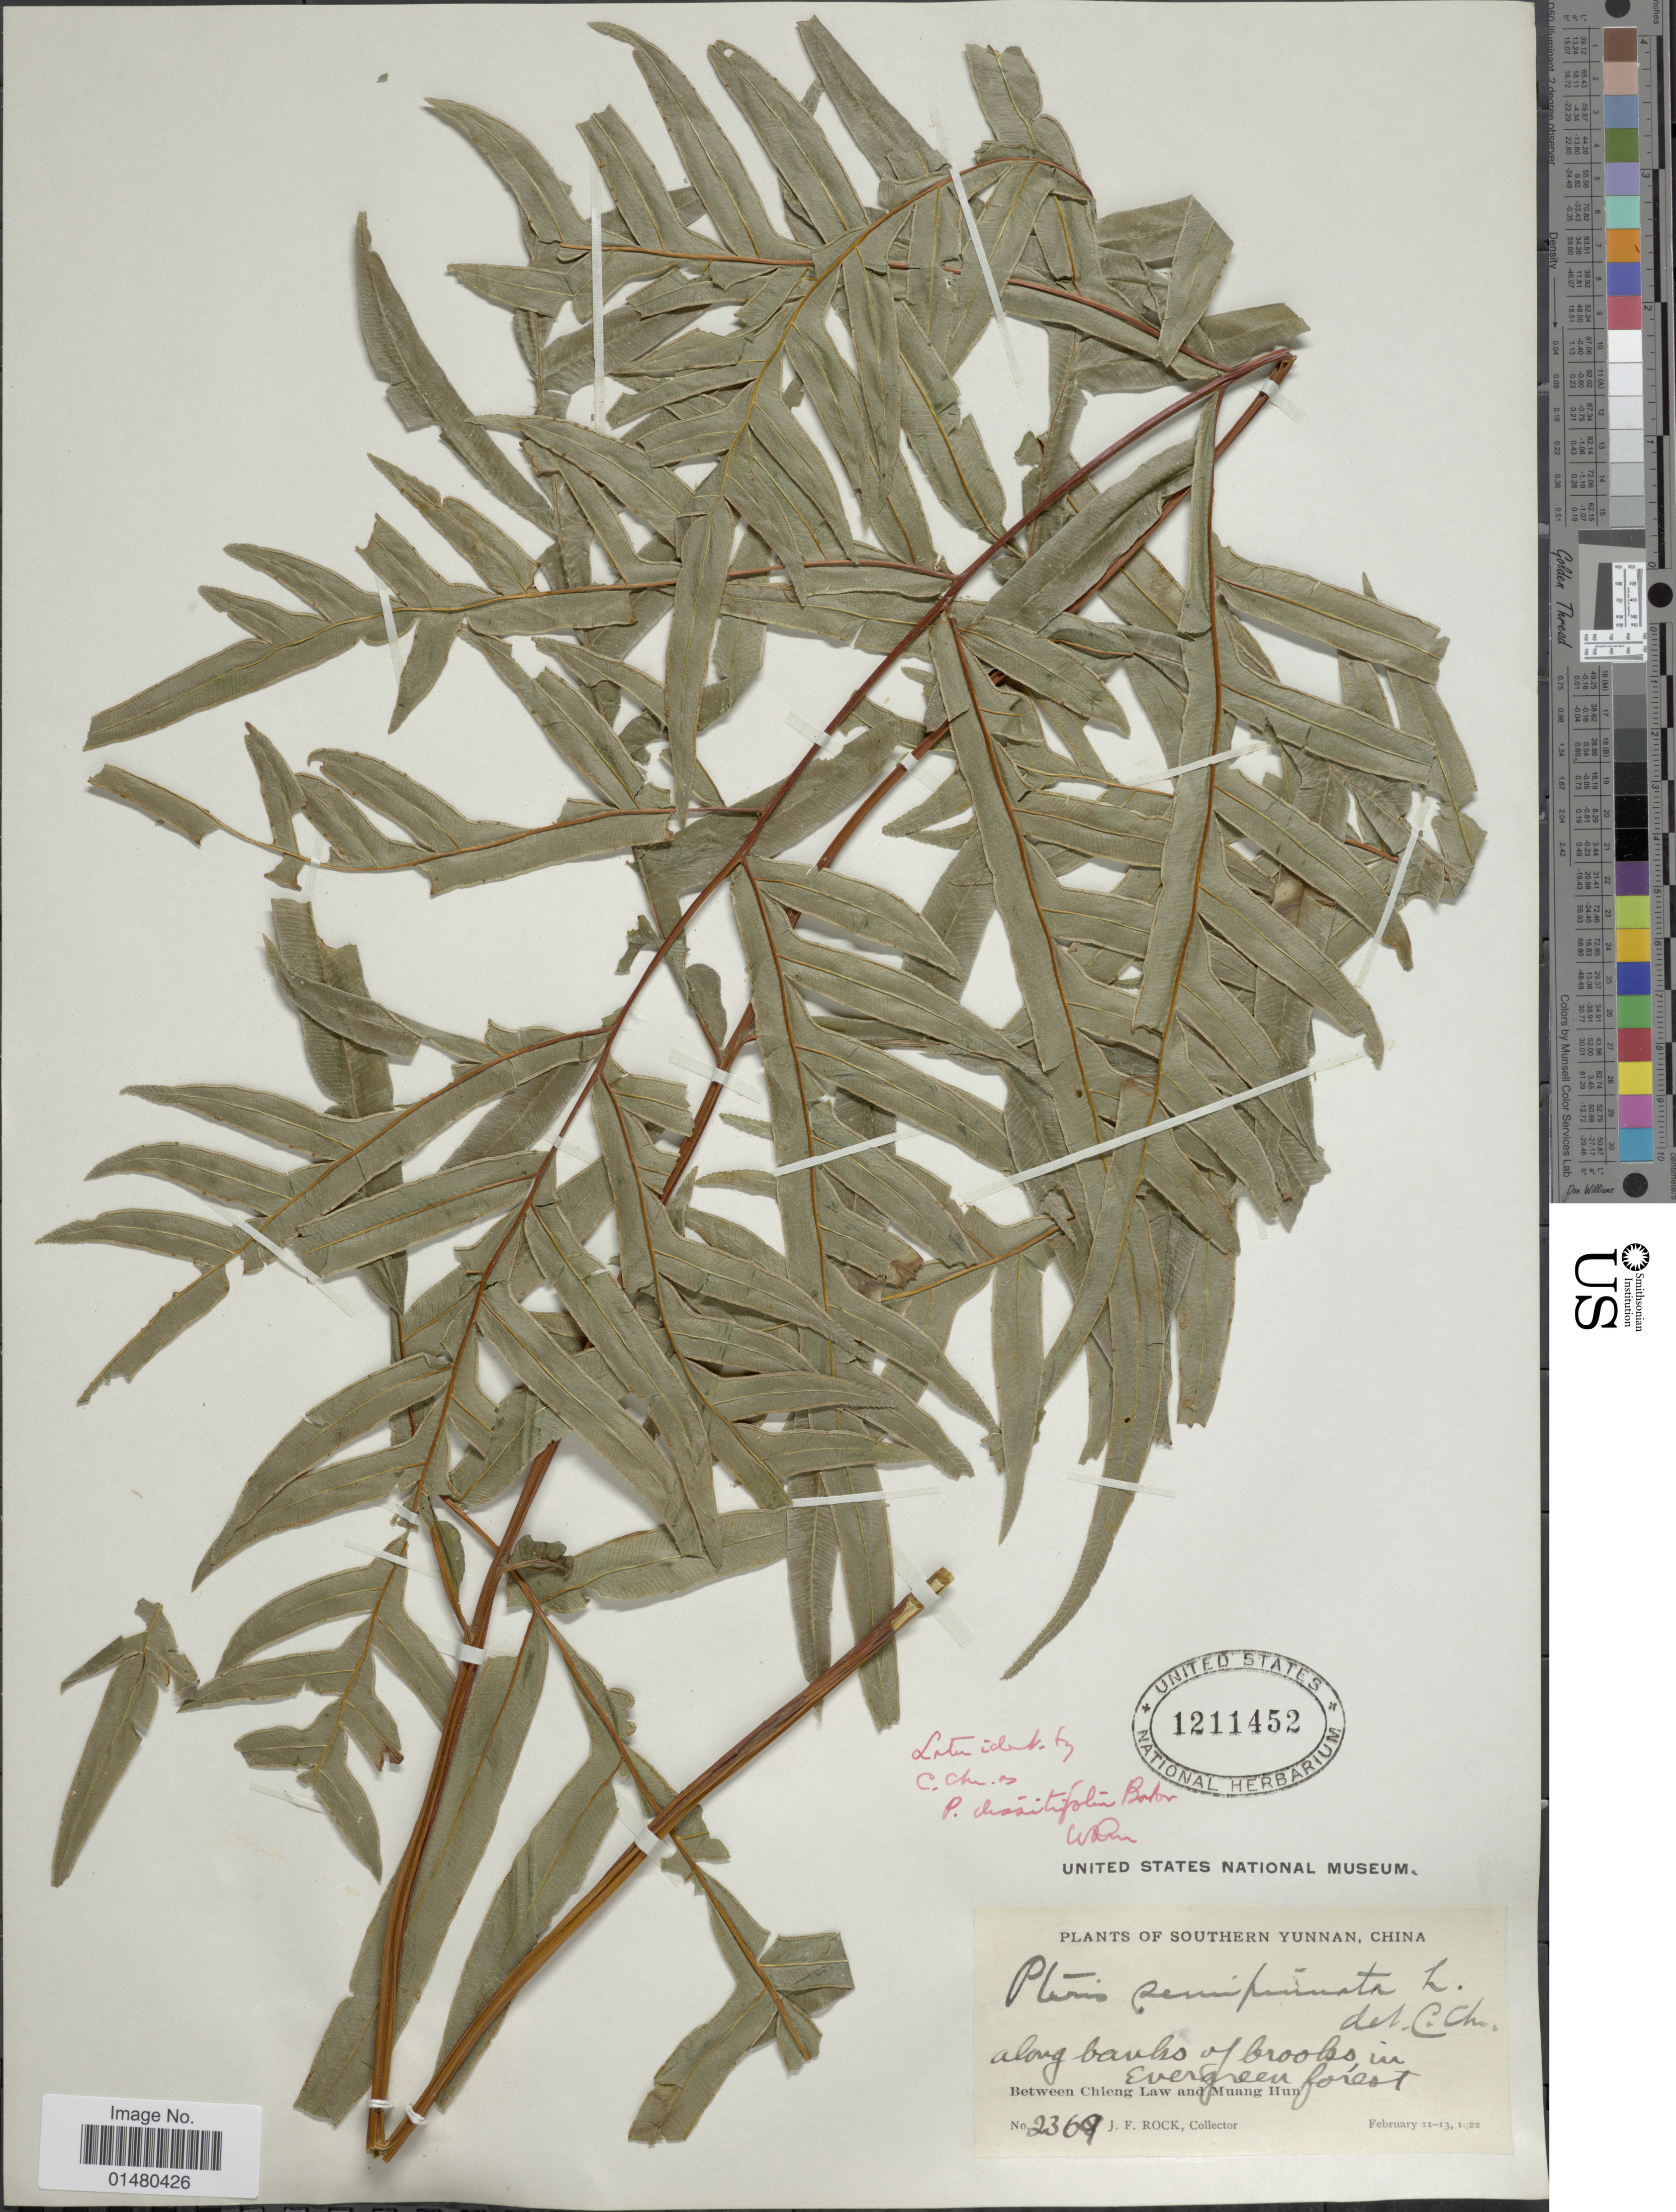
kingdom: Plantae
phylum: Tracheophyta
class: Polypodiopsida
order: Polypodiales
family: Pteridaceae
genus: Pteris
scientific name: Pteris dissitifolia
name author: Baker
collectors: J. Rock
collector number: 2369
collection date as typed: Transcribed d/m/y: 11/2/22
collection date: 1922-02-13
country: China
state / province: Yunnan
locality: Southern Yunnan, along banks of brooks in evergreen forest, Between Chieng Law and Muang Hun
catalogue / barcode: US 1211452